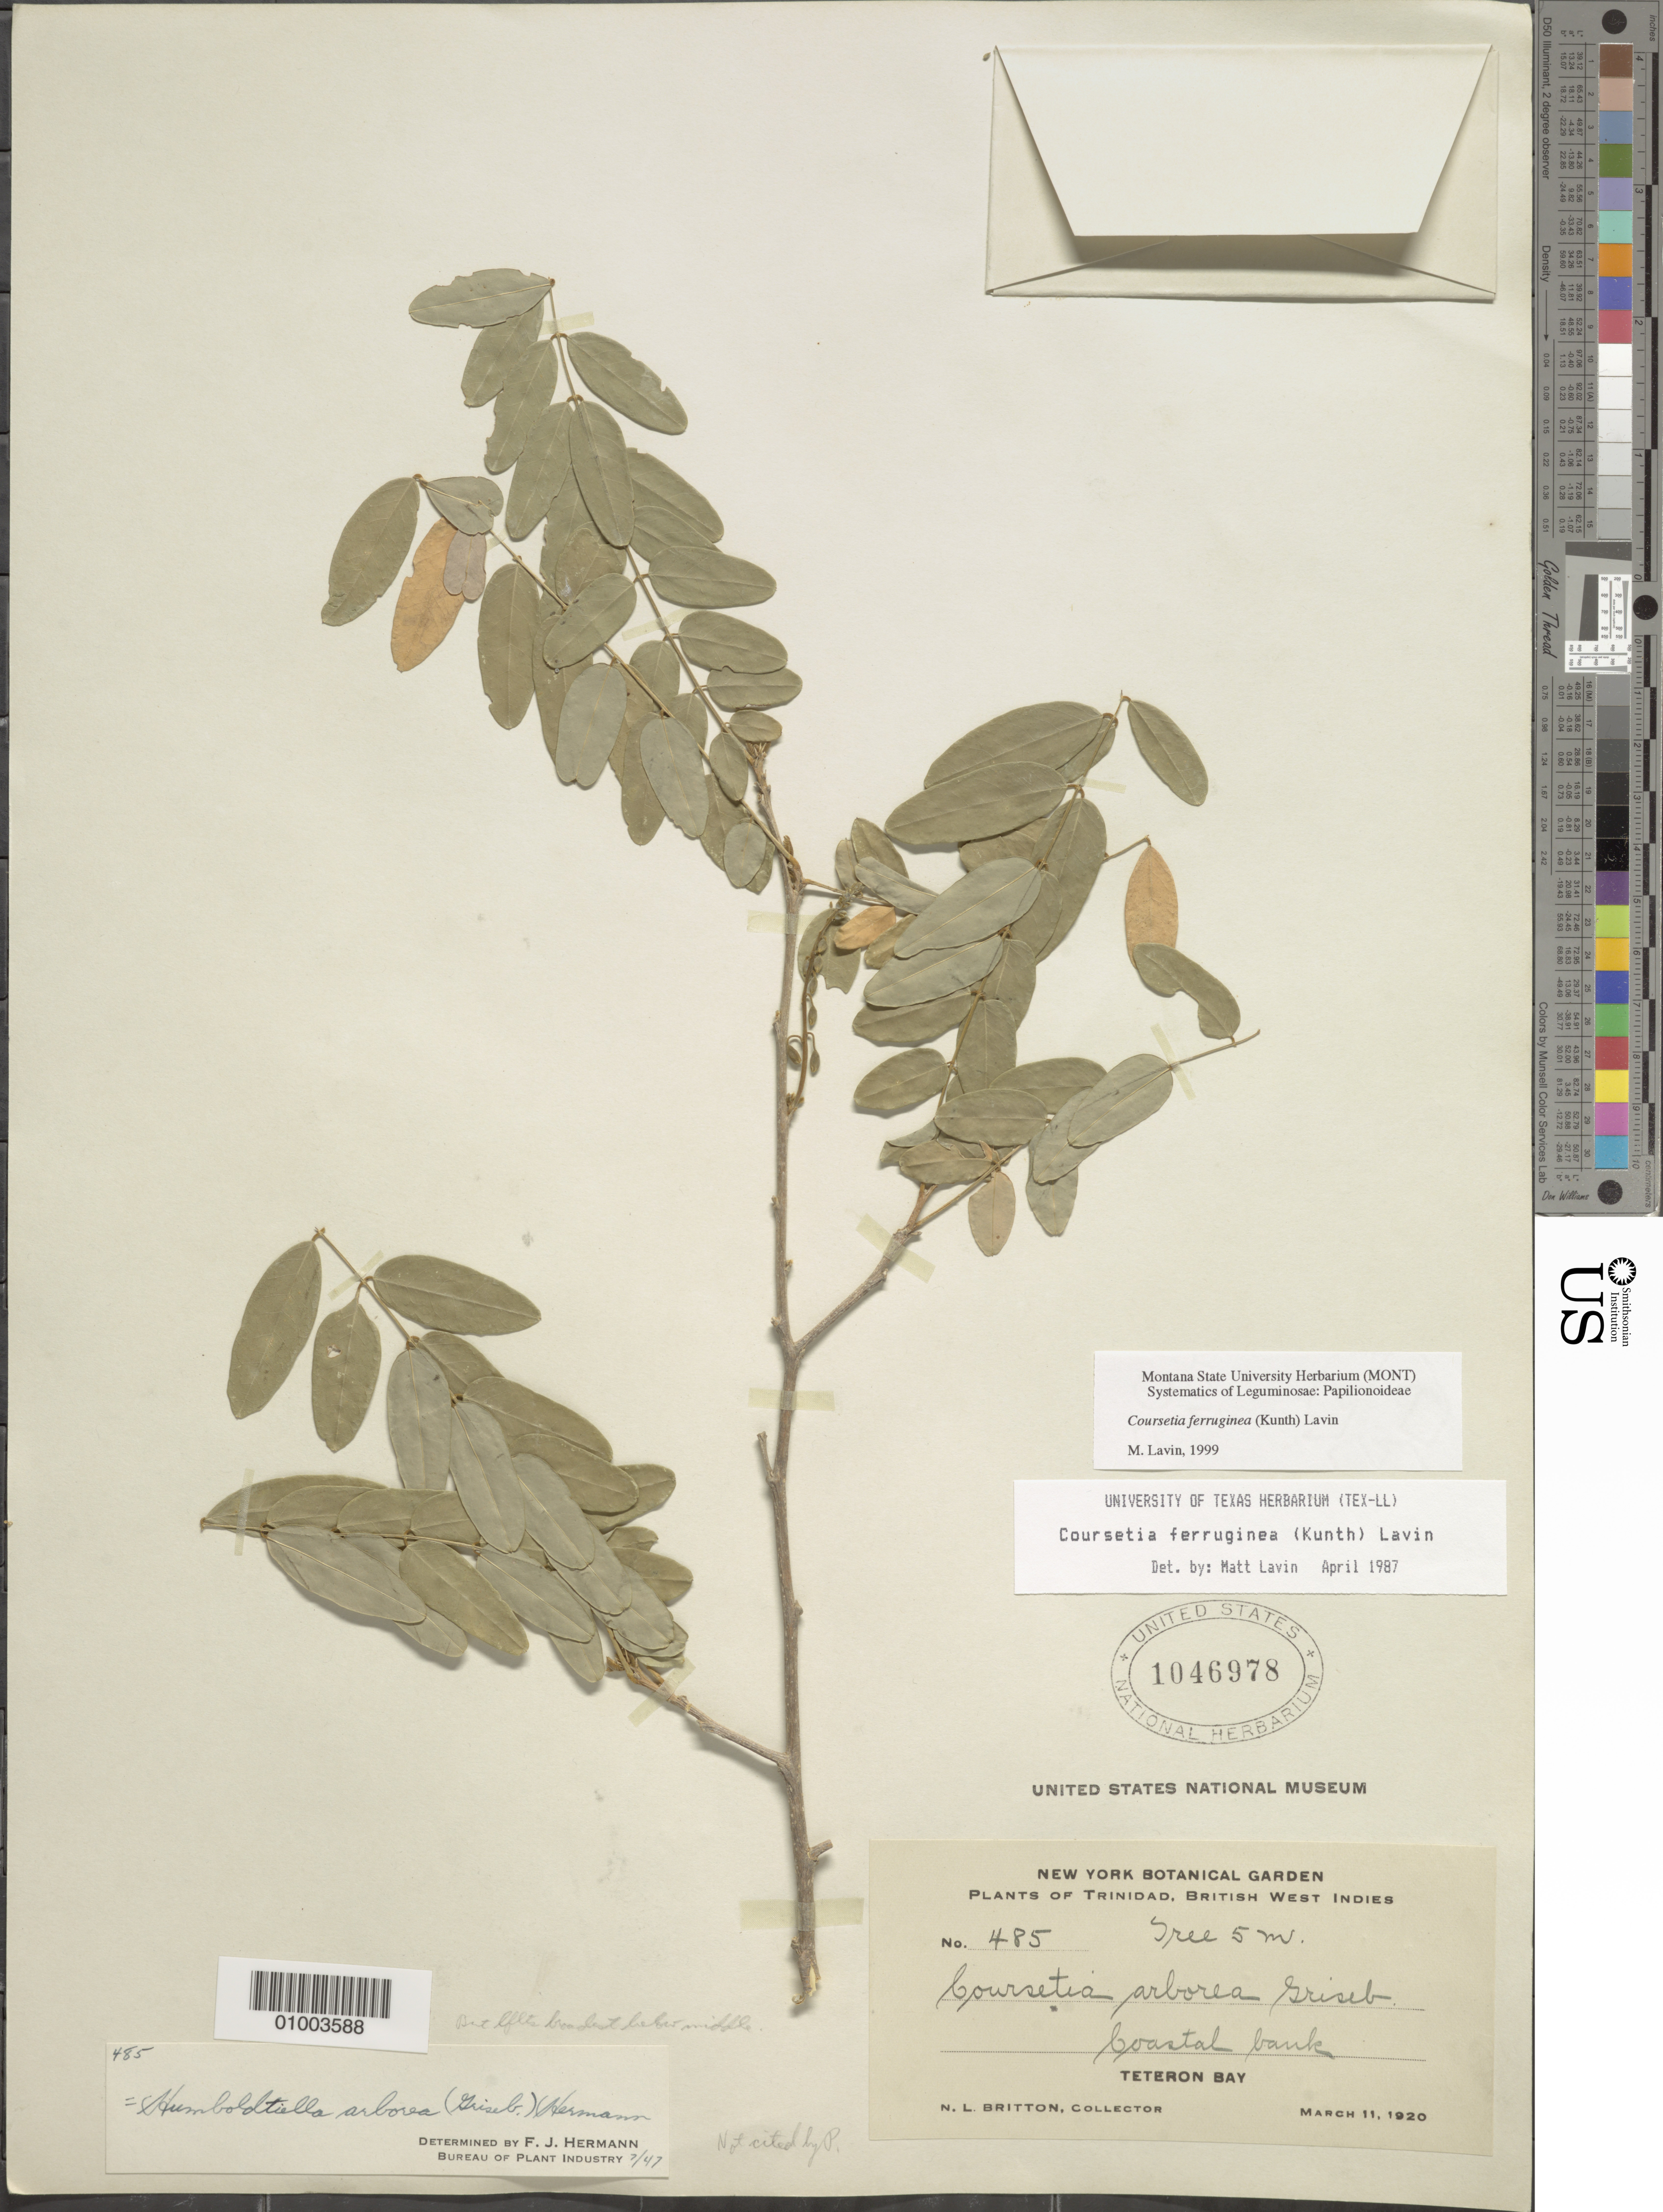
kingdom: Plantae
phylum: Tracheophyta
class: Magnoliopsida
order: Fabales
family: Fabaceae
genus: Coursetia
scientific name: Coursetia ferruginea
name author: (Kunth) Lavin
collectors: N. Britton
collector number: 485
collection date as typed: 11 Mar 1920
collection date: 1920-03-11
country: Trinidad and Tobago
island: Trinidad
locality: Teteron Bay. Coastal bank. Tree 5m.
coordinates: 0 N, 0 E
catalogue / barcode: US 1046978